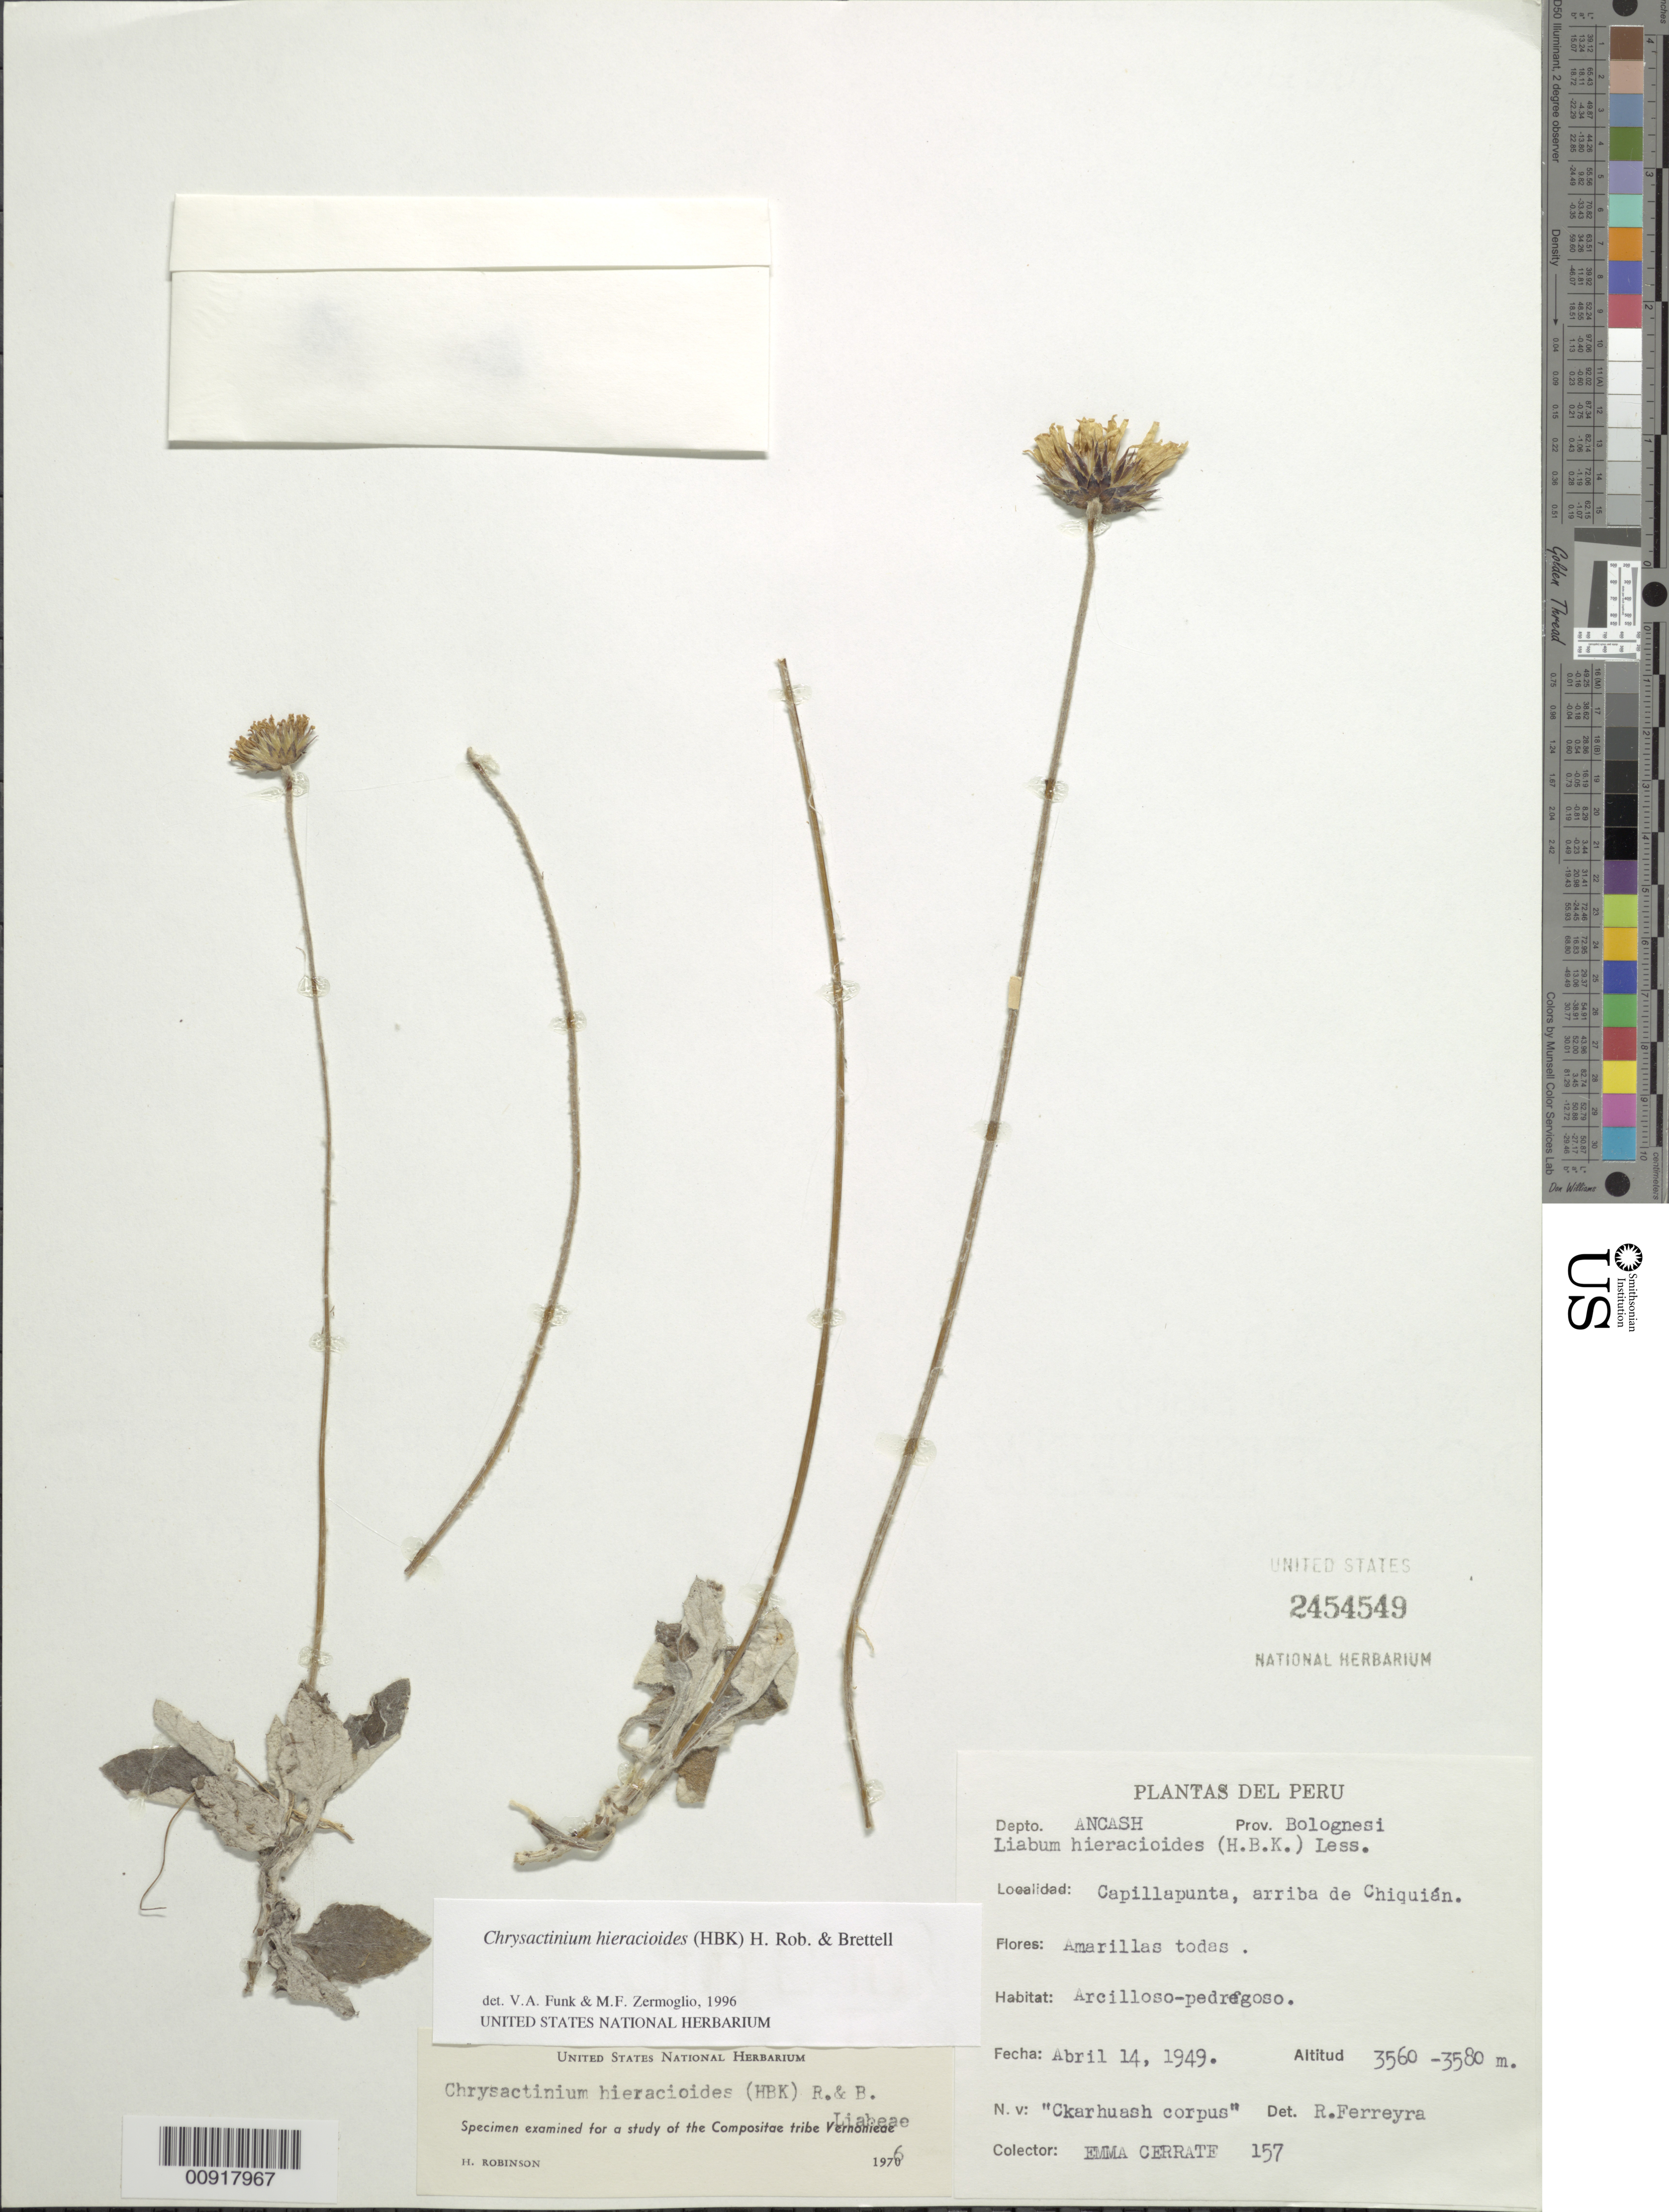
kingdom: Plantae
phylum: Tracheophyta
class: Magnoliopsida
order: Asterales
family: Asteraceae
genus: Chrysactinium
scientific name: Chrysactinium hieracioides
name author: (Kunth) H. Rob. & Brettell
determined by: Funk, V. A.; Zermoglio, M. F.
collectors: E. Cerrate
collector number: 157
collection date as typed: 14 April 1949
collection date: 1949-04-14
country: Peru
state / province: Ancash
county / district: Bolognesi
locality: Prov. Bolognesi, Dpto. Ancash, Capillapunta, arriba de Chiquián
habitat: Terreno arcilloso-pedregoso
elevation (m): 3560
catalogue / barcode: US 2454549